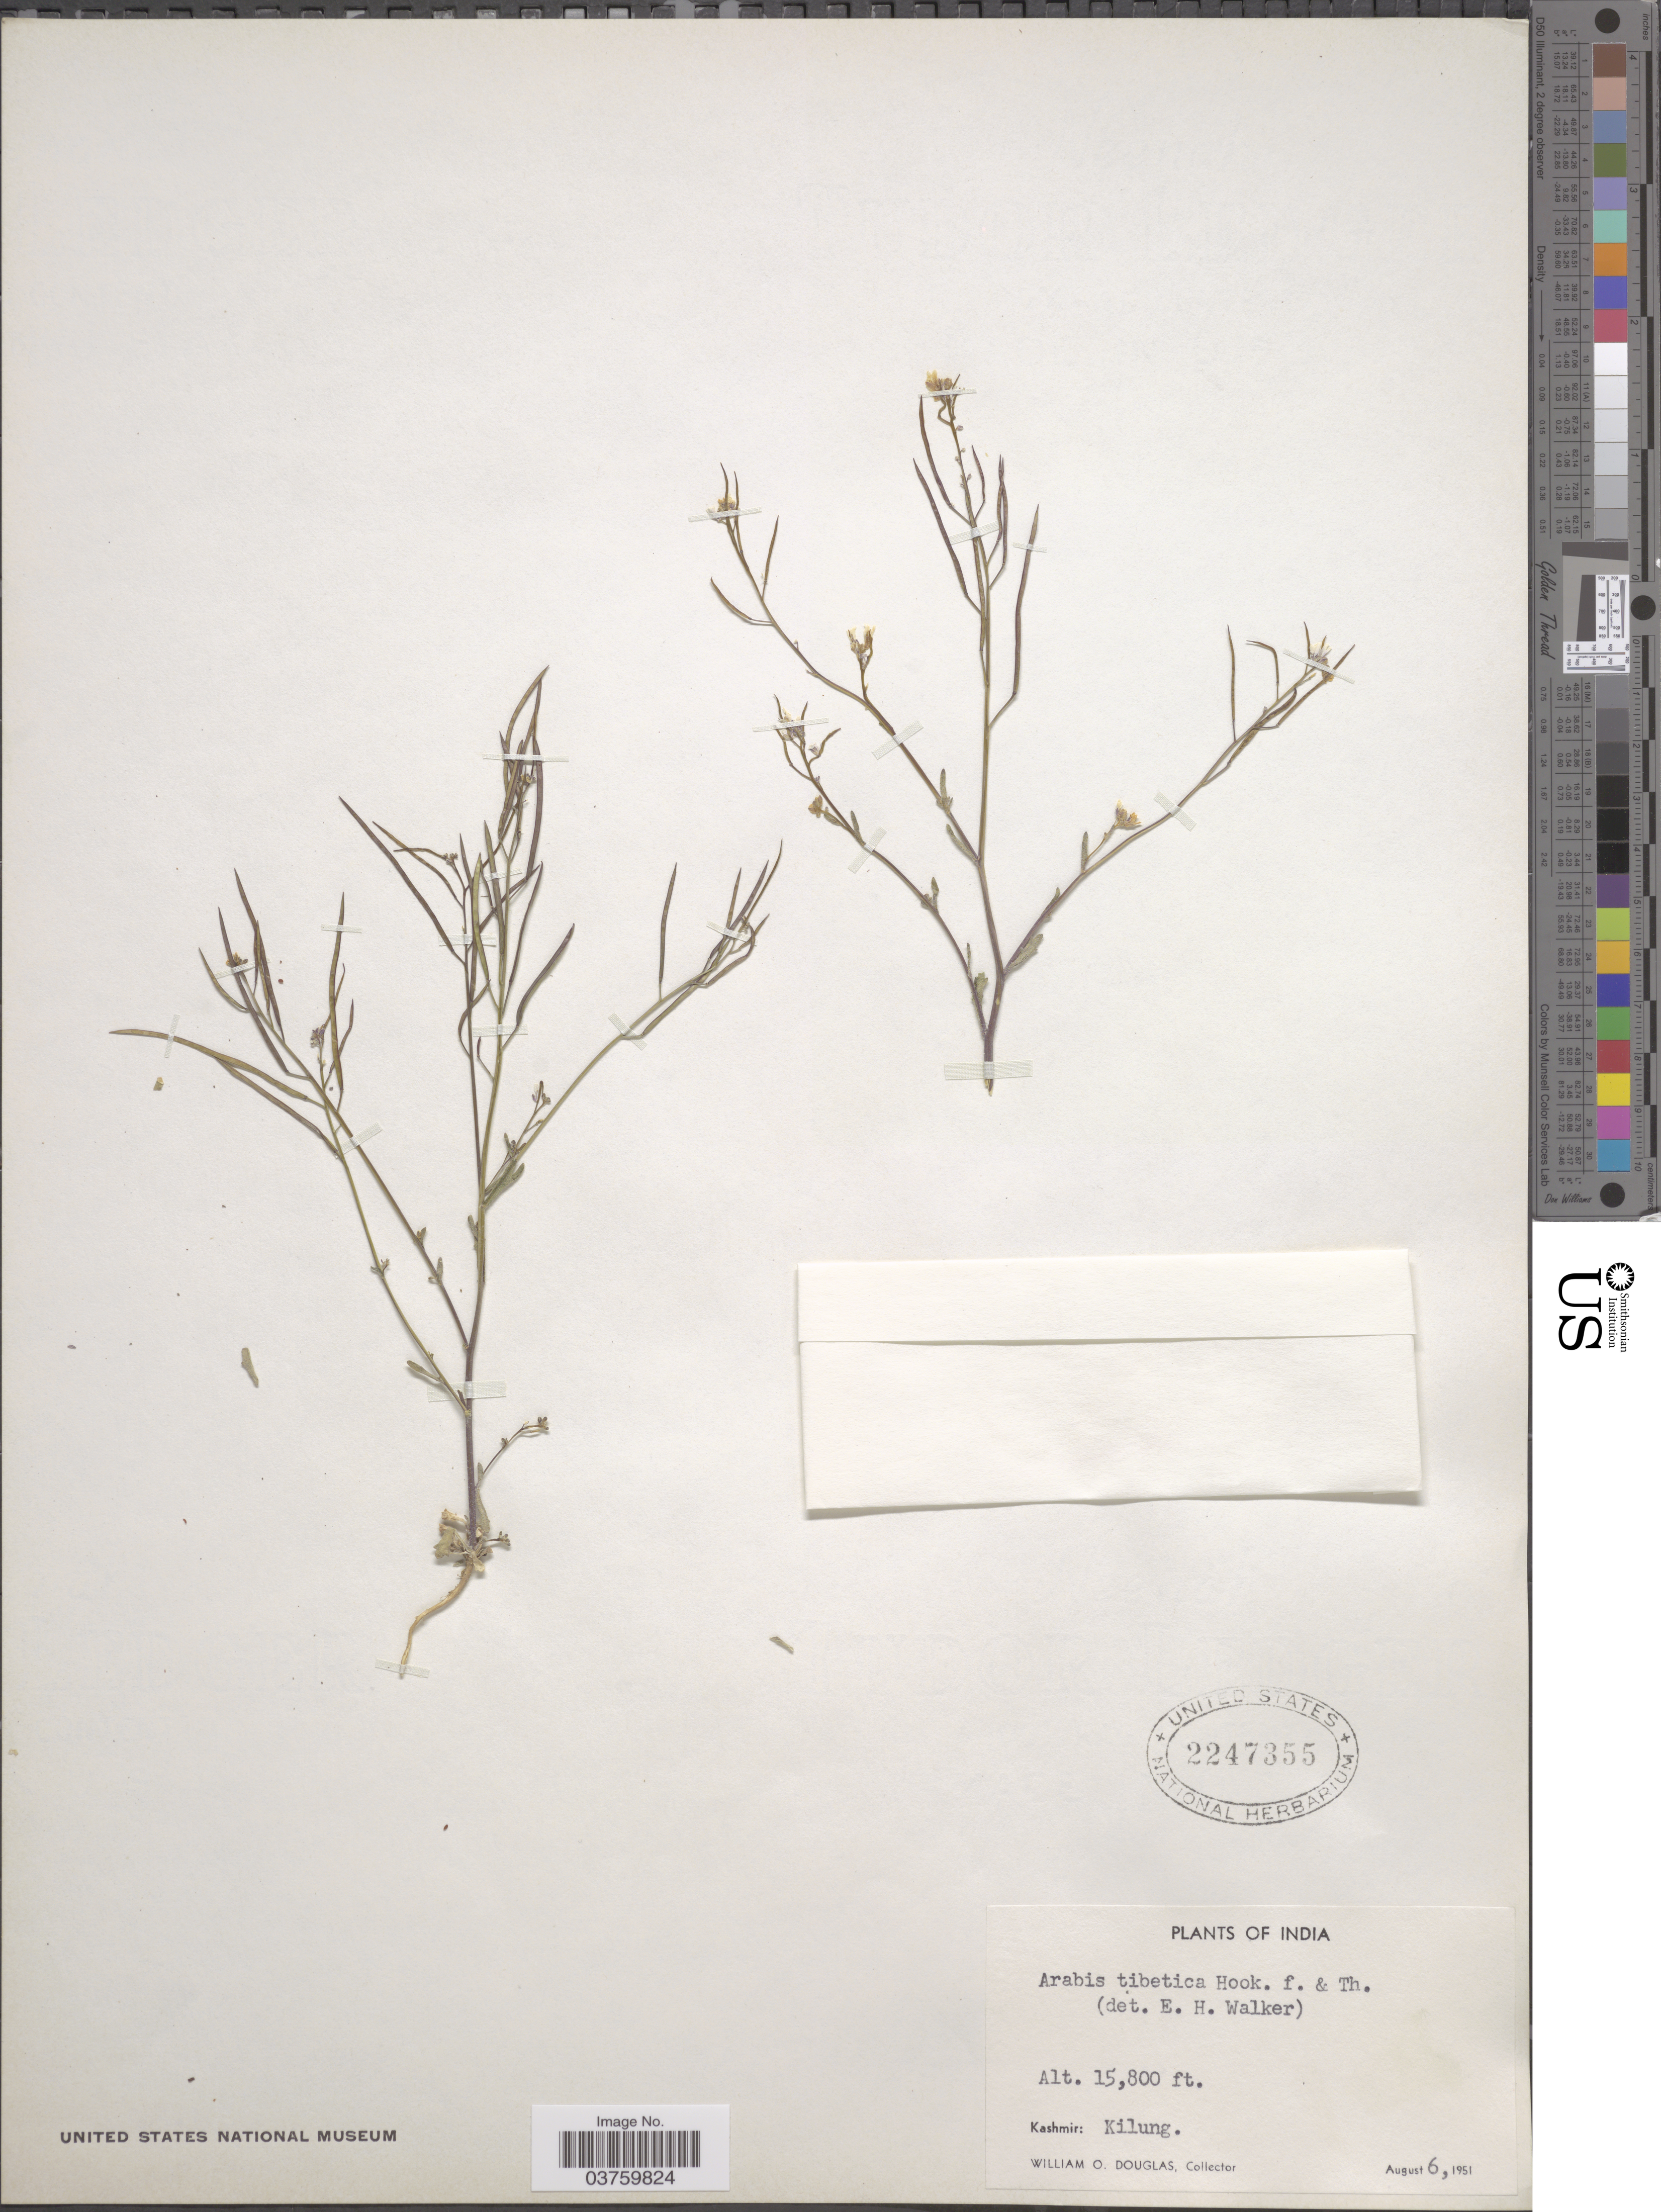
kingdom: Plantae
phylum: Tracheophyta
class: Magnoliopsida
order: Brassicales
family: Brassicaceae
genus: Arabis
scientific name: Arabis tibetica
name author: Hook. f. & Thomson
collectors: W. Douglas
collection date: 1951-08-06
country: India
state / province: Jammu and Kashmir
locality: Kashmir: Kilung.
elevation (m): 4816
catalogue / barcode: US 2247355